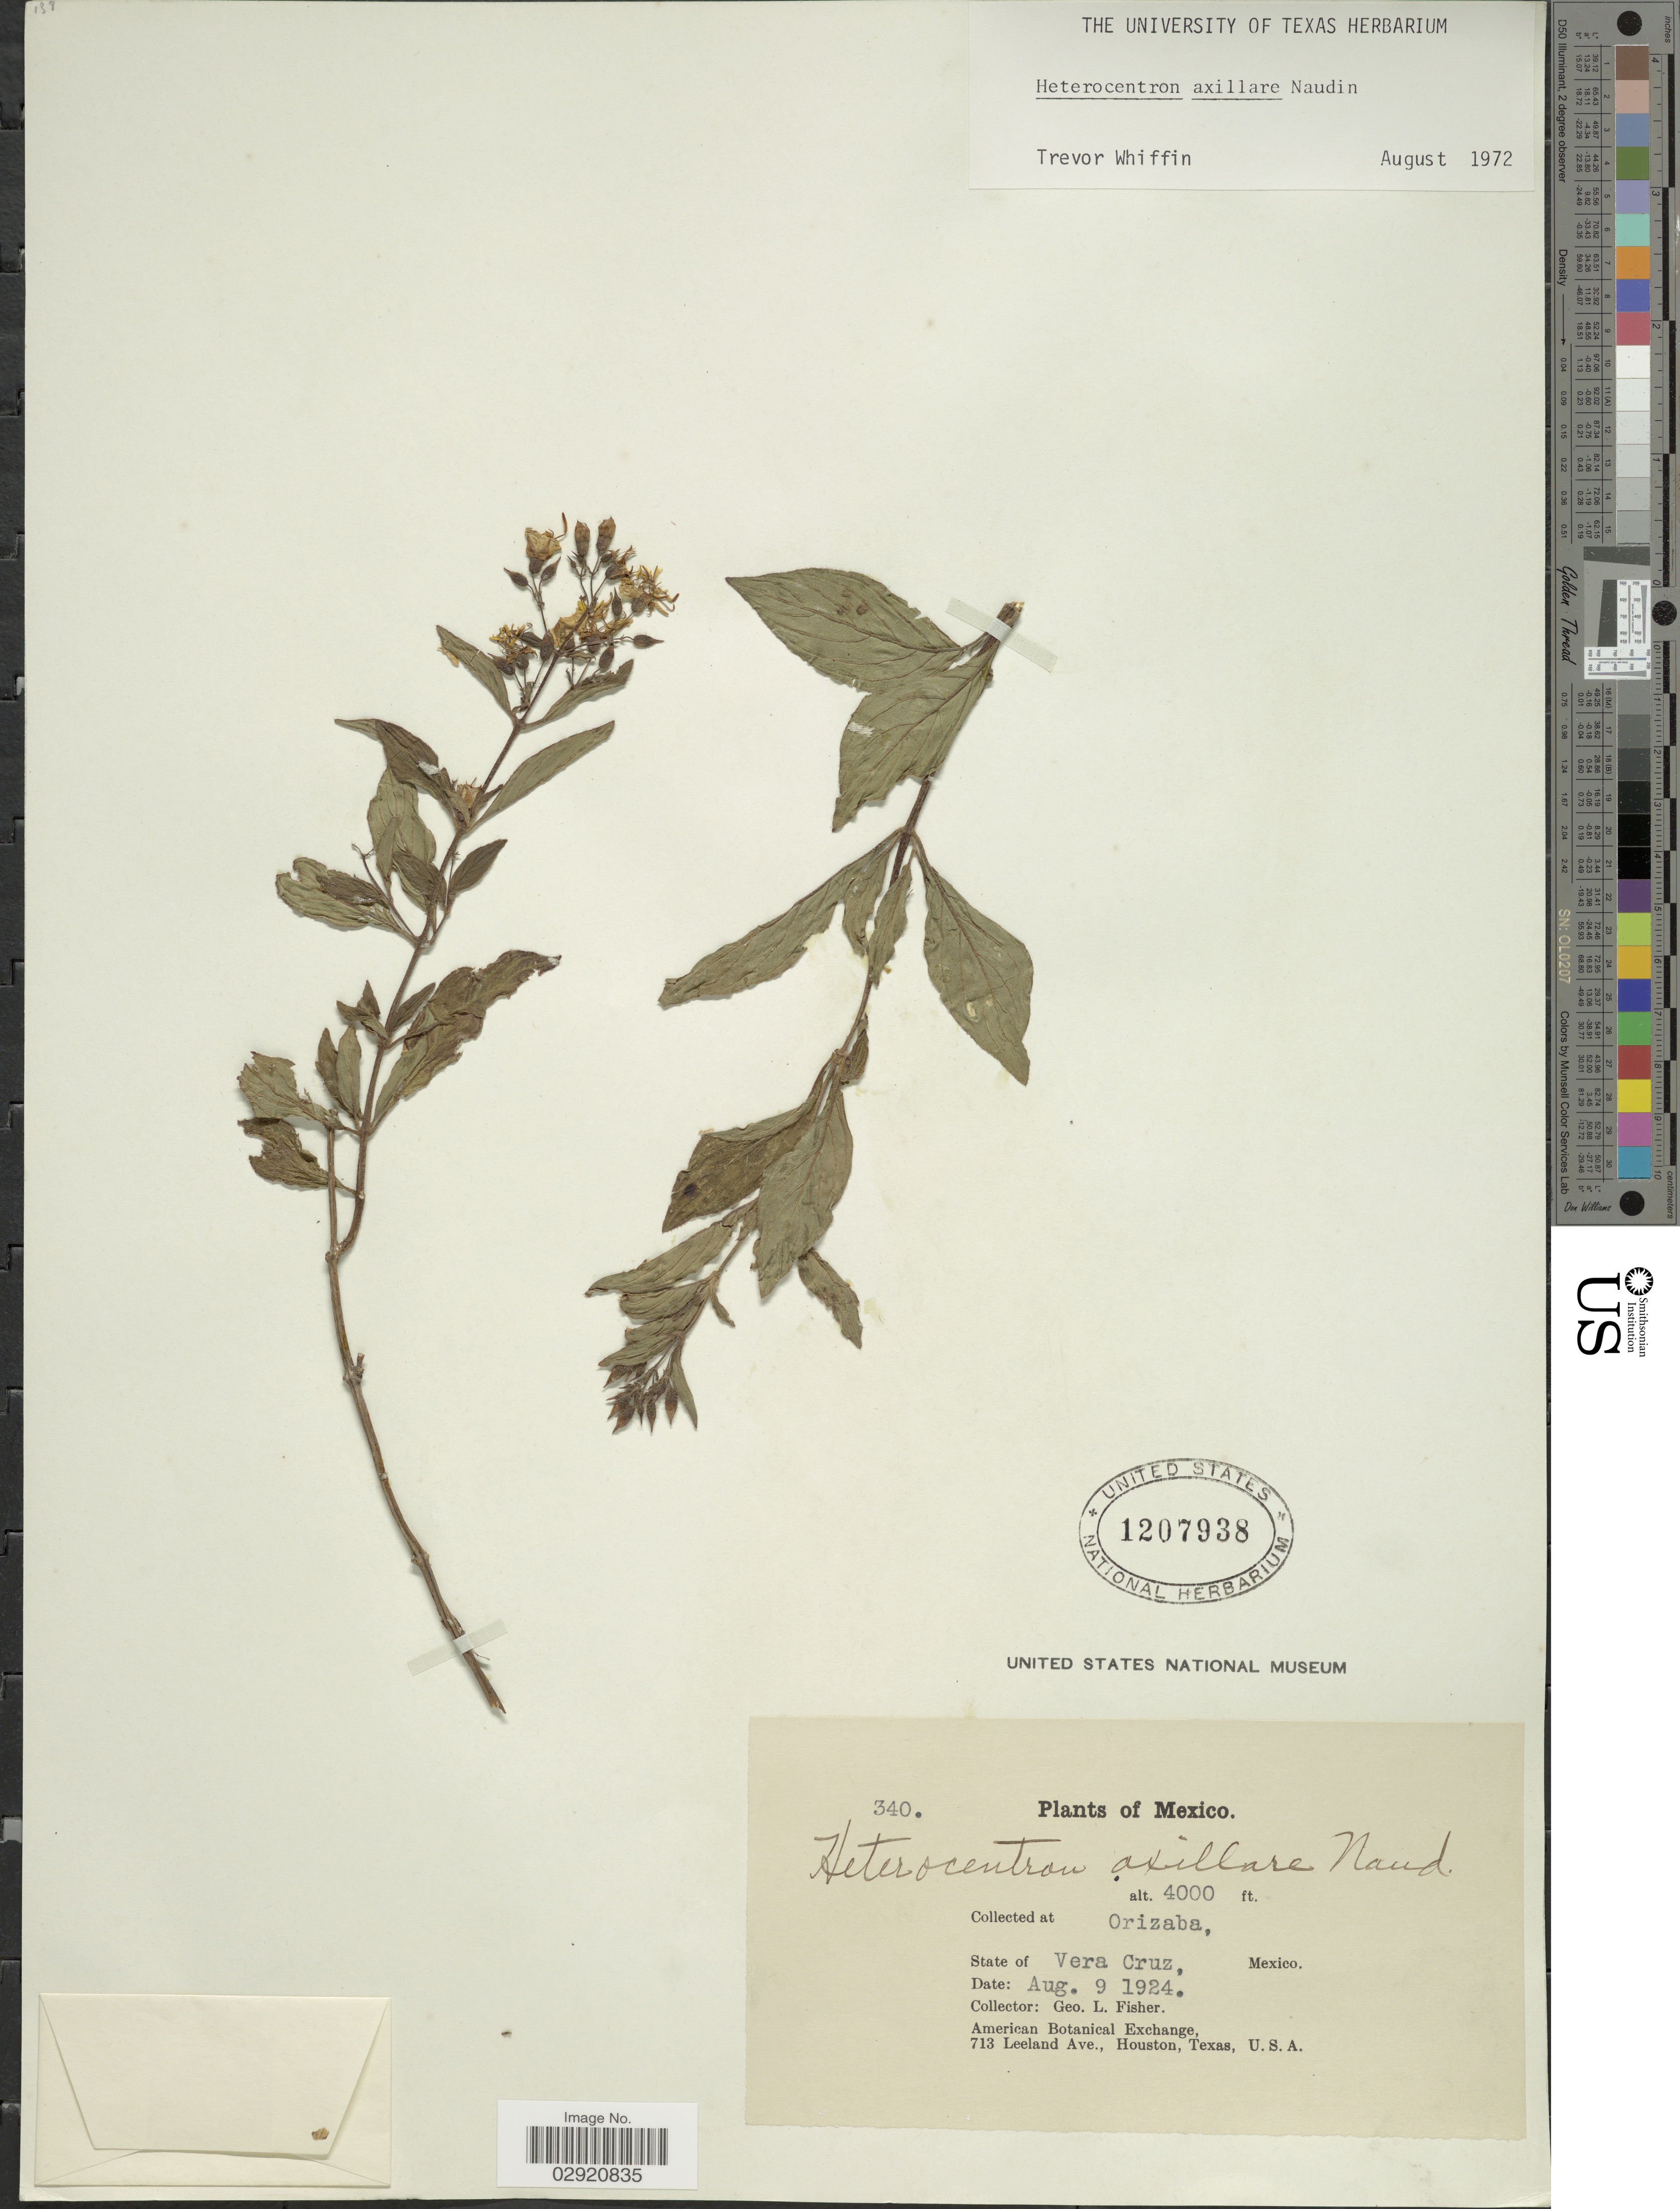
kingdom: Plantae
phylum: Tracheophyta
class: Magnoliopsida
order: Myrtales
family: Melastomataceae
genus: Heterocentron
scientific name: Heterocentron axillare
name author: Naudin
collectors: G. L. Fisher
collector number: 340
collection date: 1924-08-09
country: Mexico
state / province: Veracruz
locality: Orizaba, State of Vera Cruz.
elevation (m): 1219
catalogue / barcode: US 1207938